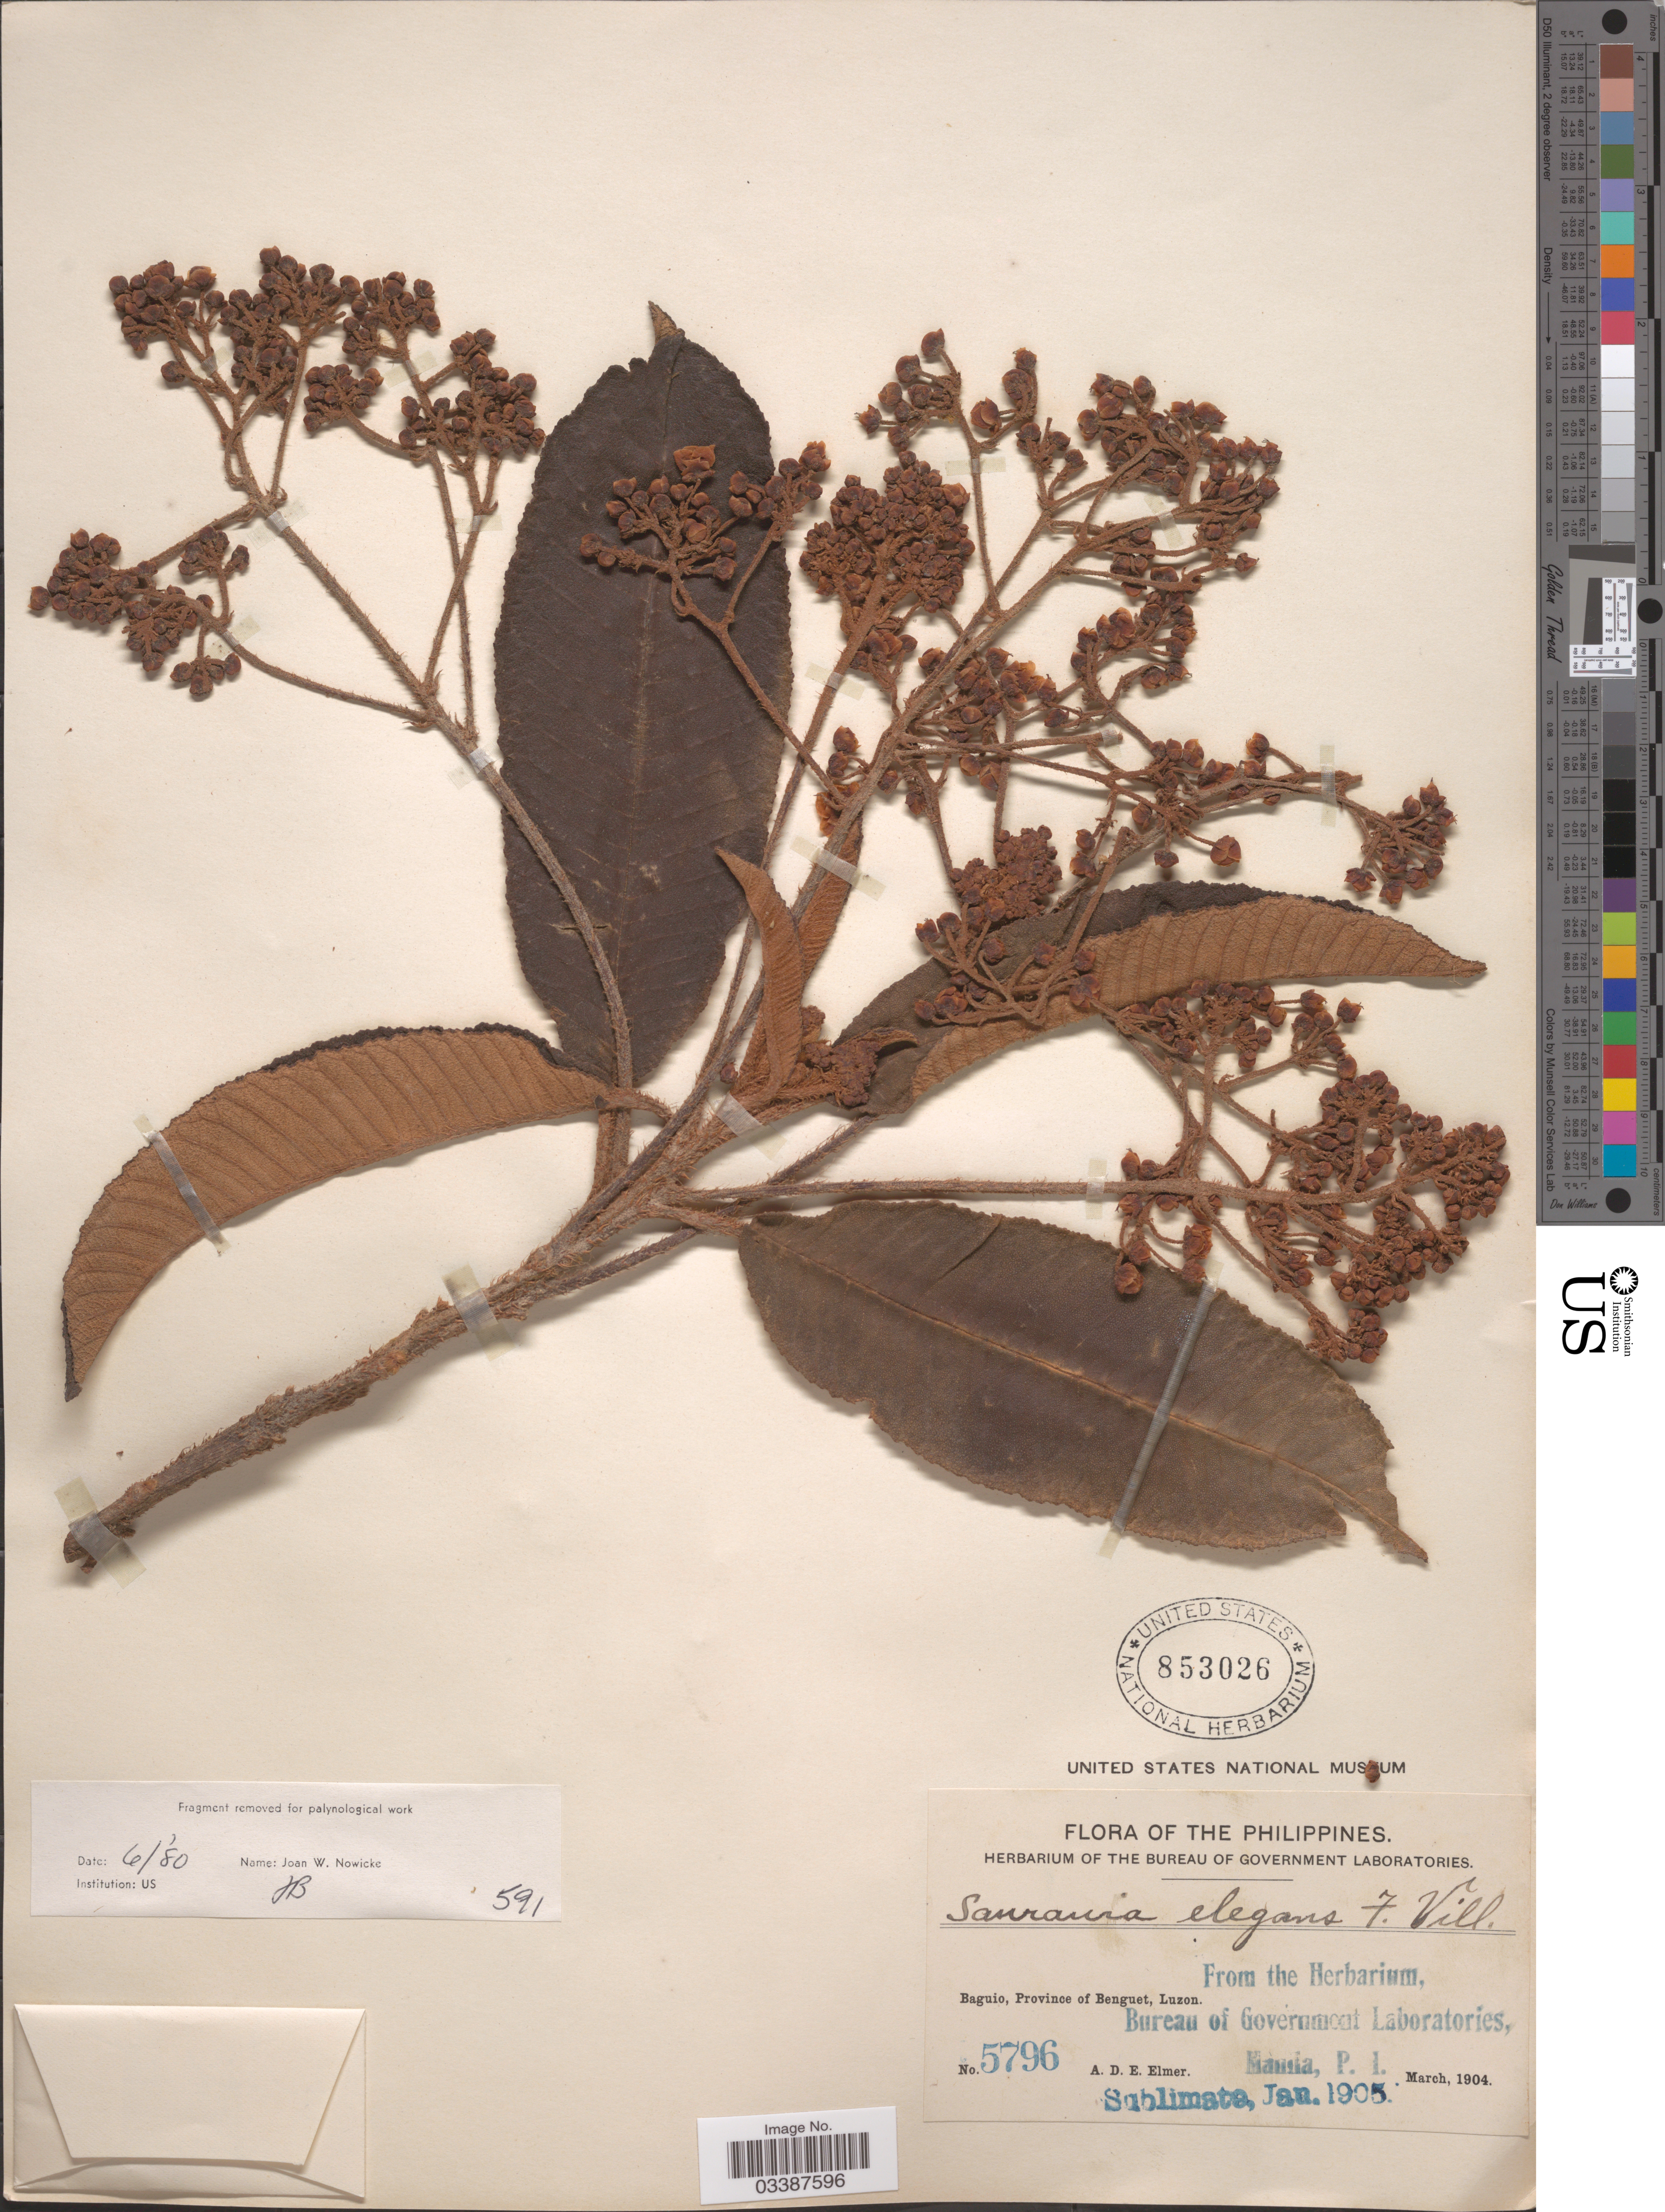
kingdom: Plantae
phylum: Tracheophyta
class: Magnoliopsida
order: Ericales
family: Actinidiaceae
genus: Saurauia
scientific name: Saurauia elegans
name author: Fern.-Vill.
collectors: A. D. E. Elmer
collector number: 5796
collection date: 1904-03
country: Philippines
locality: Baguio, Province of Benguet, Luzon.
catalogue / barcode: US 853026